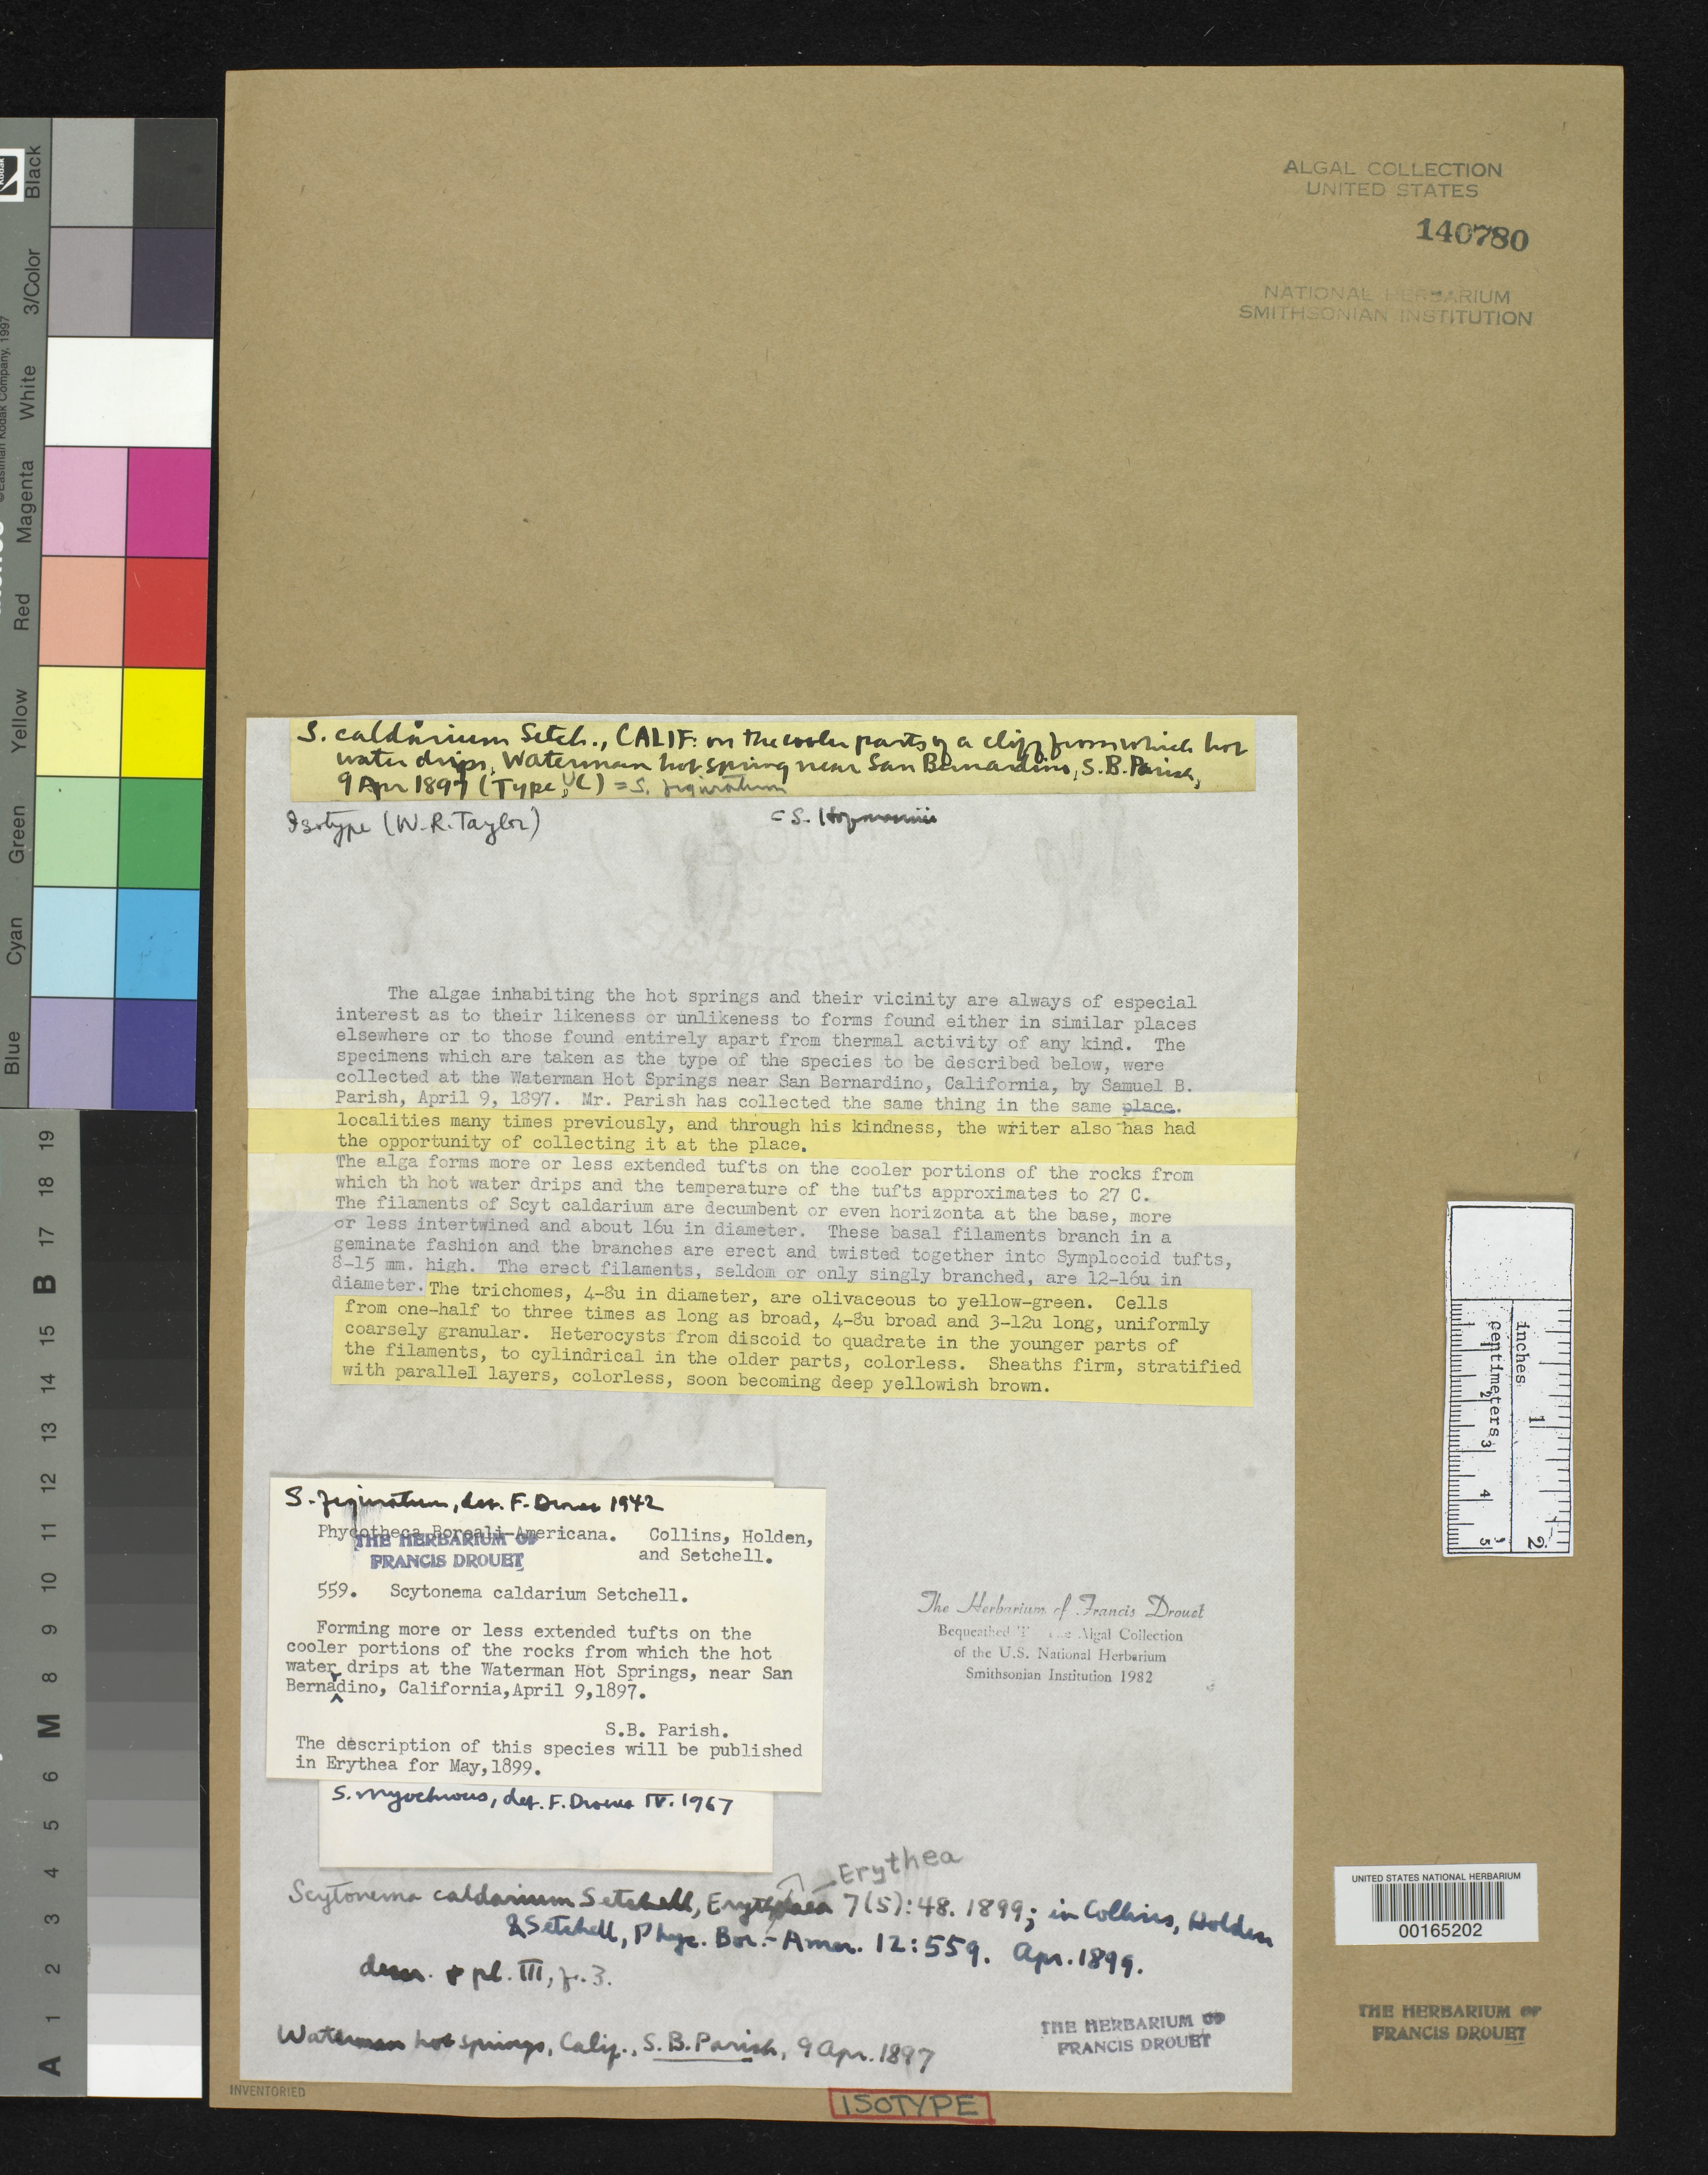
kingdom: Bacteria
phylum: Cyanobacteria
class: Cyanobacteriia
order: Cyanobacteriales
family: Scytonemataceae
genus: Scytonema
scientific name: Scytonema caldarium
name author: Setch.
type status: Isotype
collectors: S. B. Parish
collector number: PB-A 559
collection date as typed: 09 Apr 1897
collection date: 1897-04-09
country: United States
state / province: California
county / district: San Bernardino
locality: Waterman Hot Springs, near San Bernardino.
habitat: Tufts on cooler portions of rocks.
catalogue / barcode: US 140780